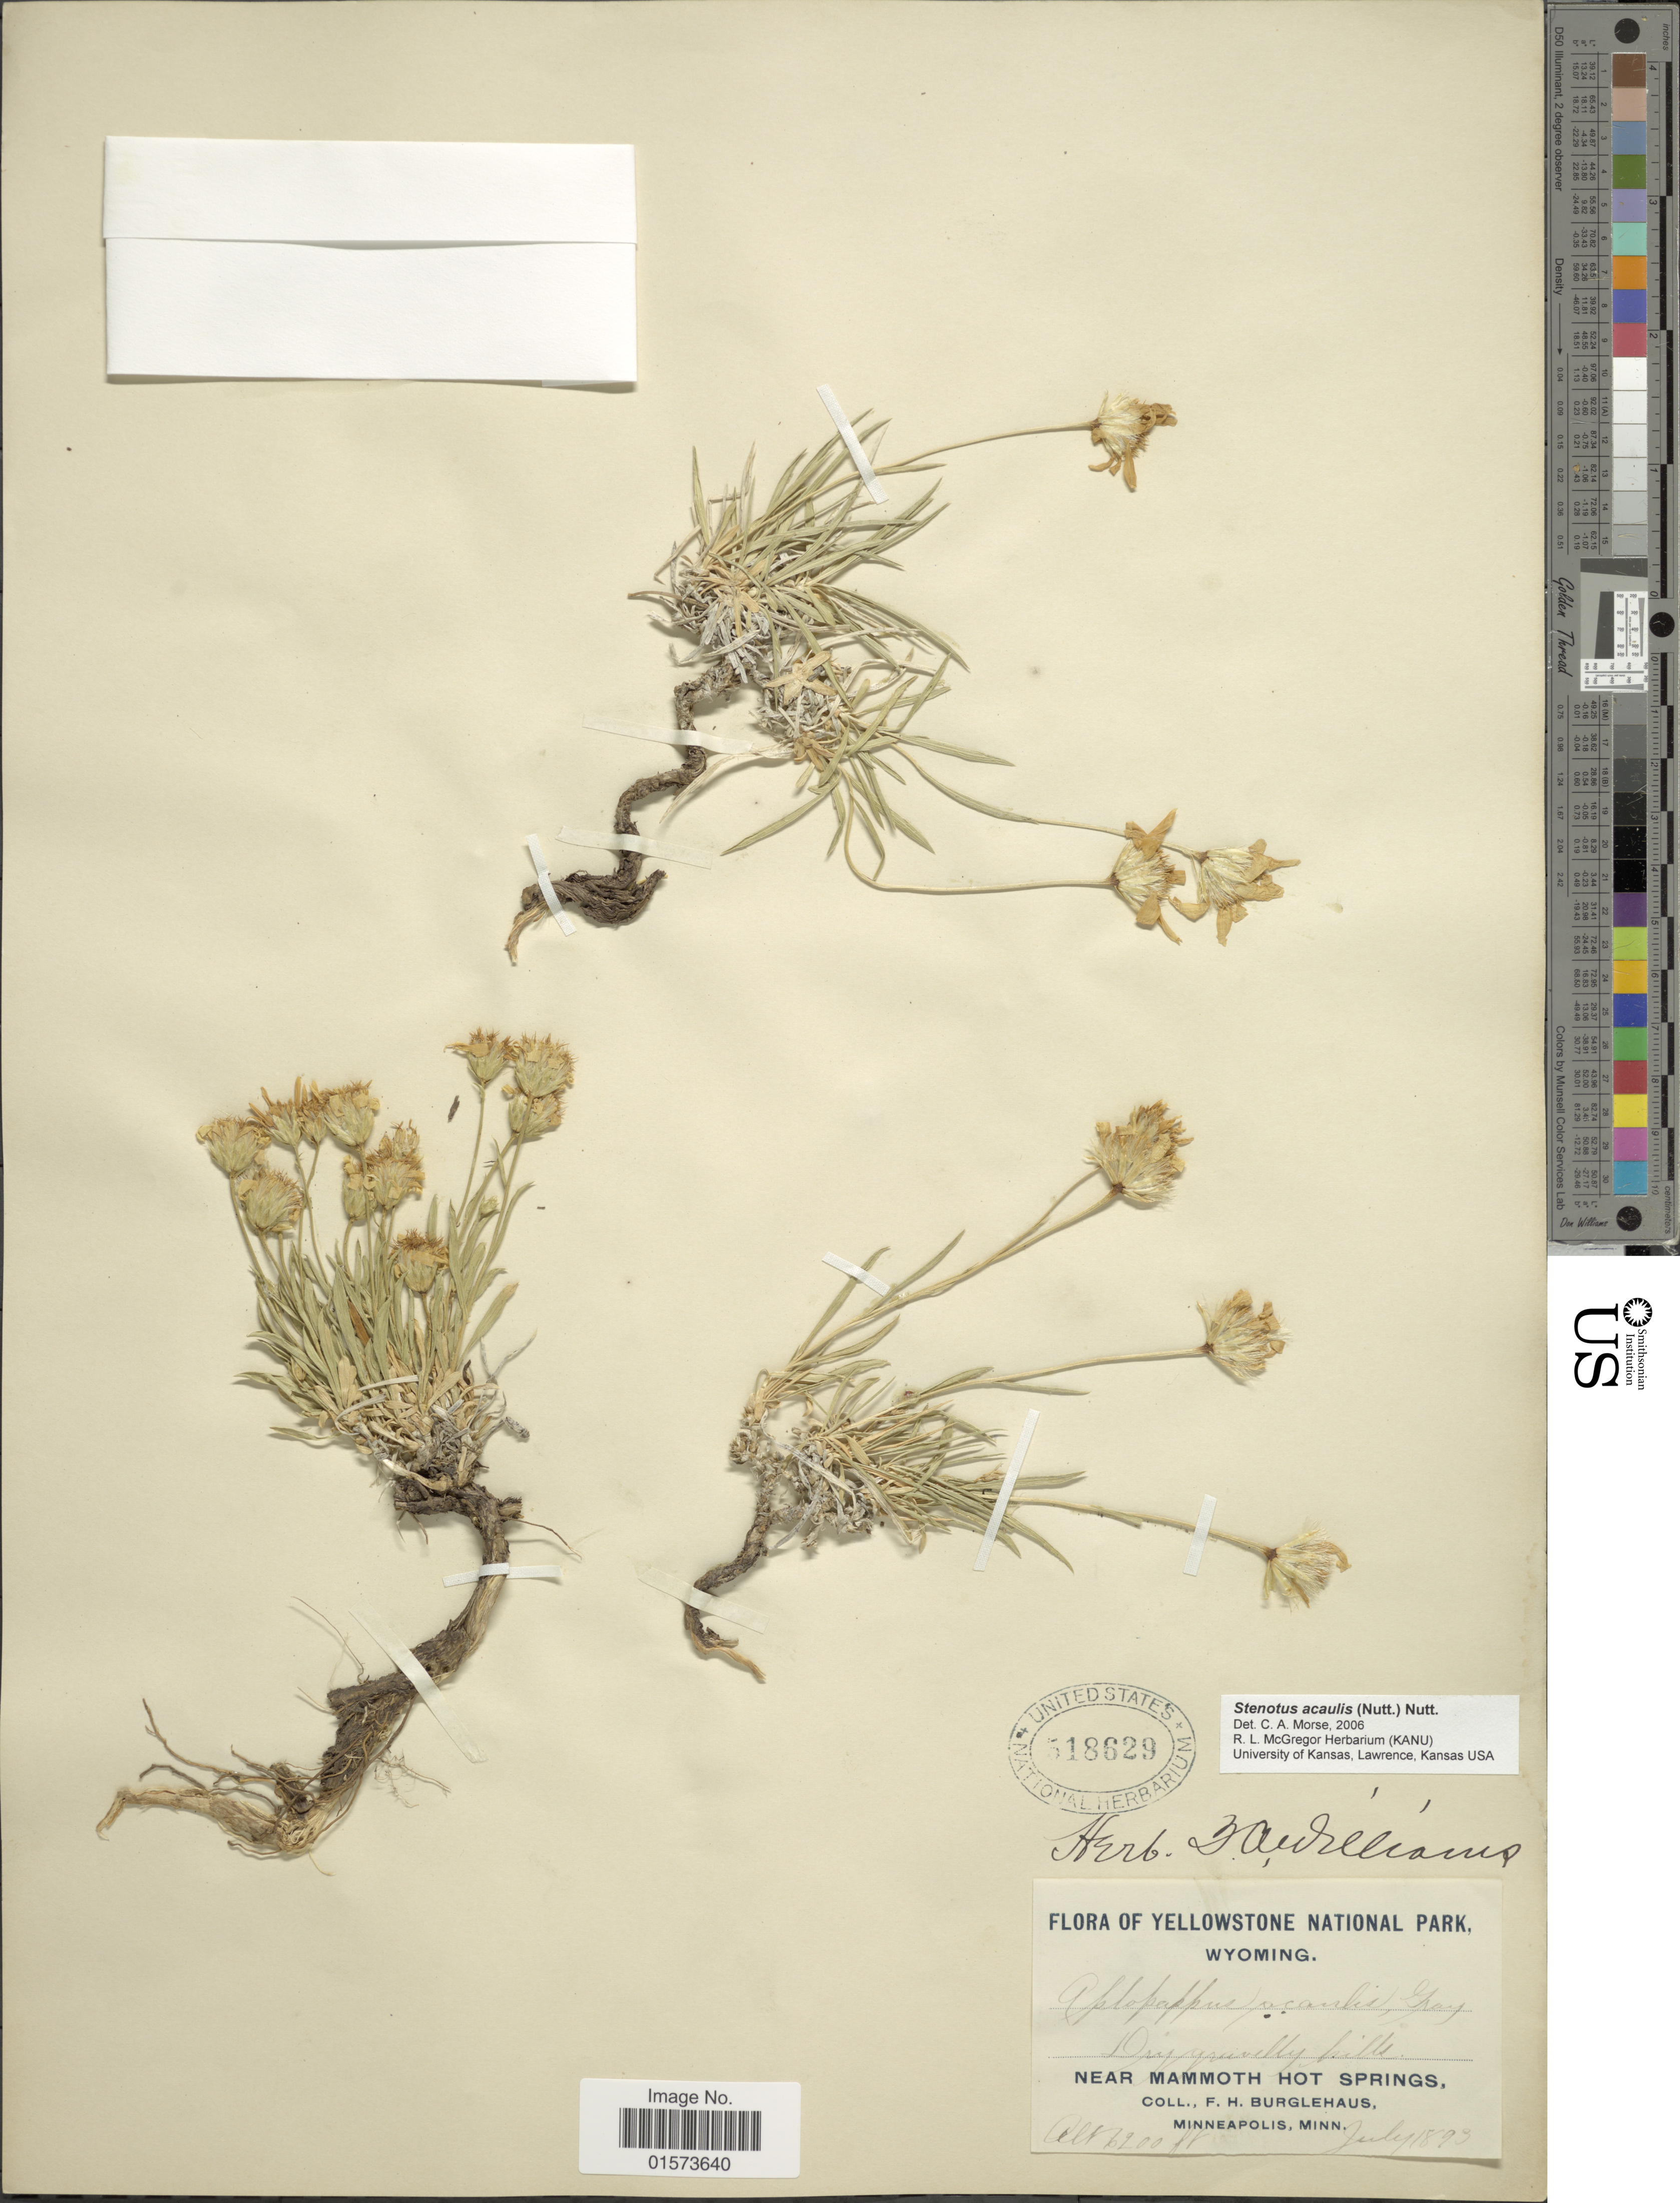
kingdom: Plantae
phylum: Tracheophyta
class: Magnoliopsida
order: Asterales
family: Asteraceae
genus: Stenotus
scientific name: Stenotus acaulis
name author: (Nutt.) Nutt.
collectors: F. Burglehaus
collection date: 1893-07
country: United States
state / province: Wyoming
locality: Yellowstone National Park, near Mammoth Hot Springs, dry gravelly hills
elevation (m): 1890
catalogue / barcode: US 518629